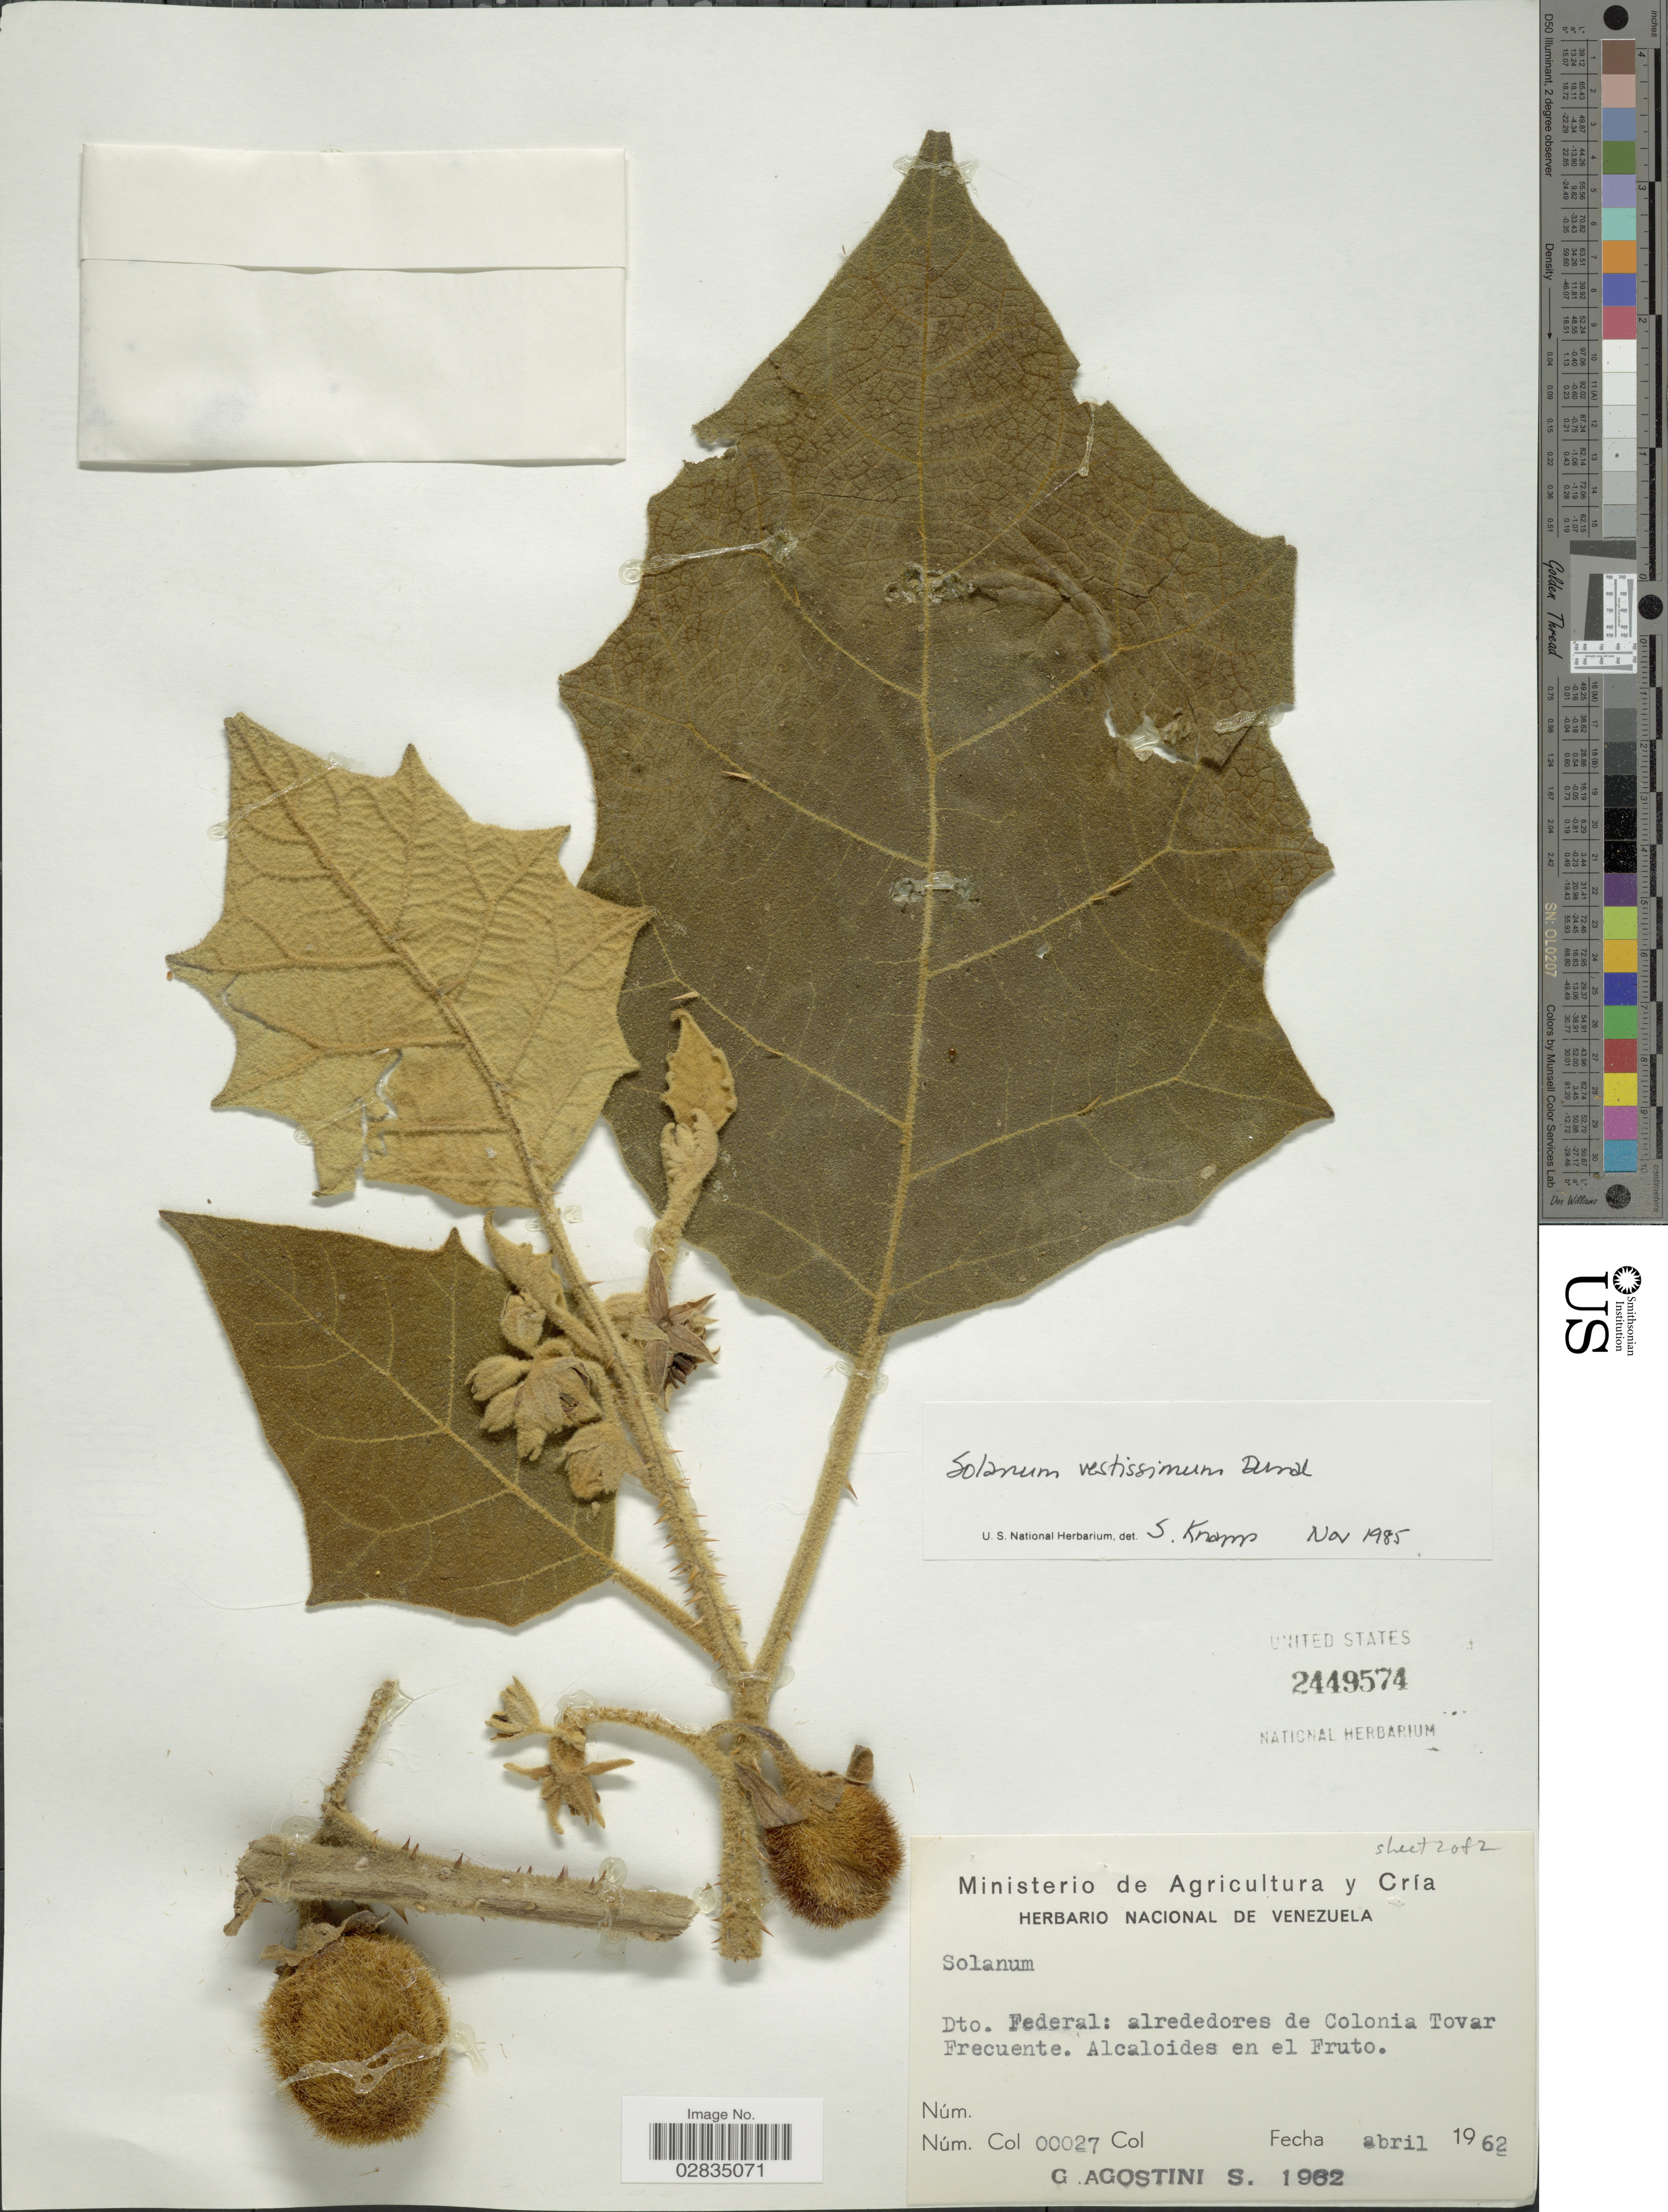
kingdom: Plantae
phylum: Tracheophyta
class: Magnoliopsida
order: Solanales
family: Solanaceae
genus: Solanum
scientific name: Solanum vestissimum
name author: Dunal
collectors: G. Agostini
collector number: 00027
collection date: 1962-04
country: Venezuela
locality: Dto. Federal: alrededores de Colonia Tovar Frecuente, Alcaloides en el Fruto.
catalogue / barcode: US 2449574